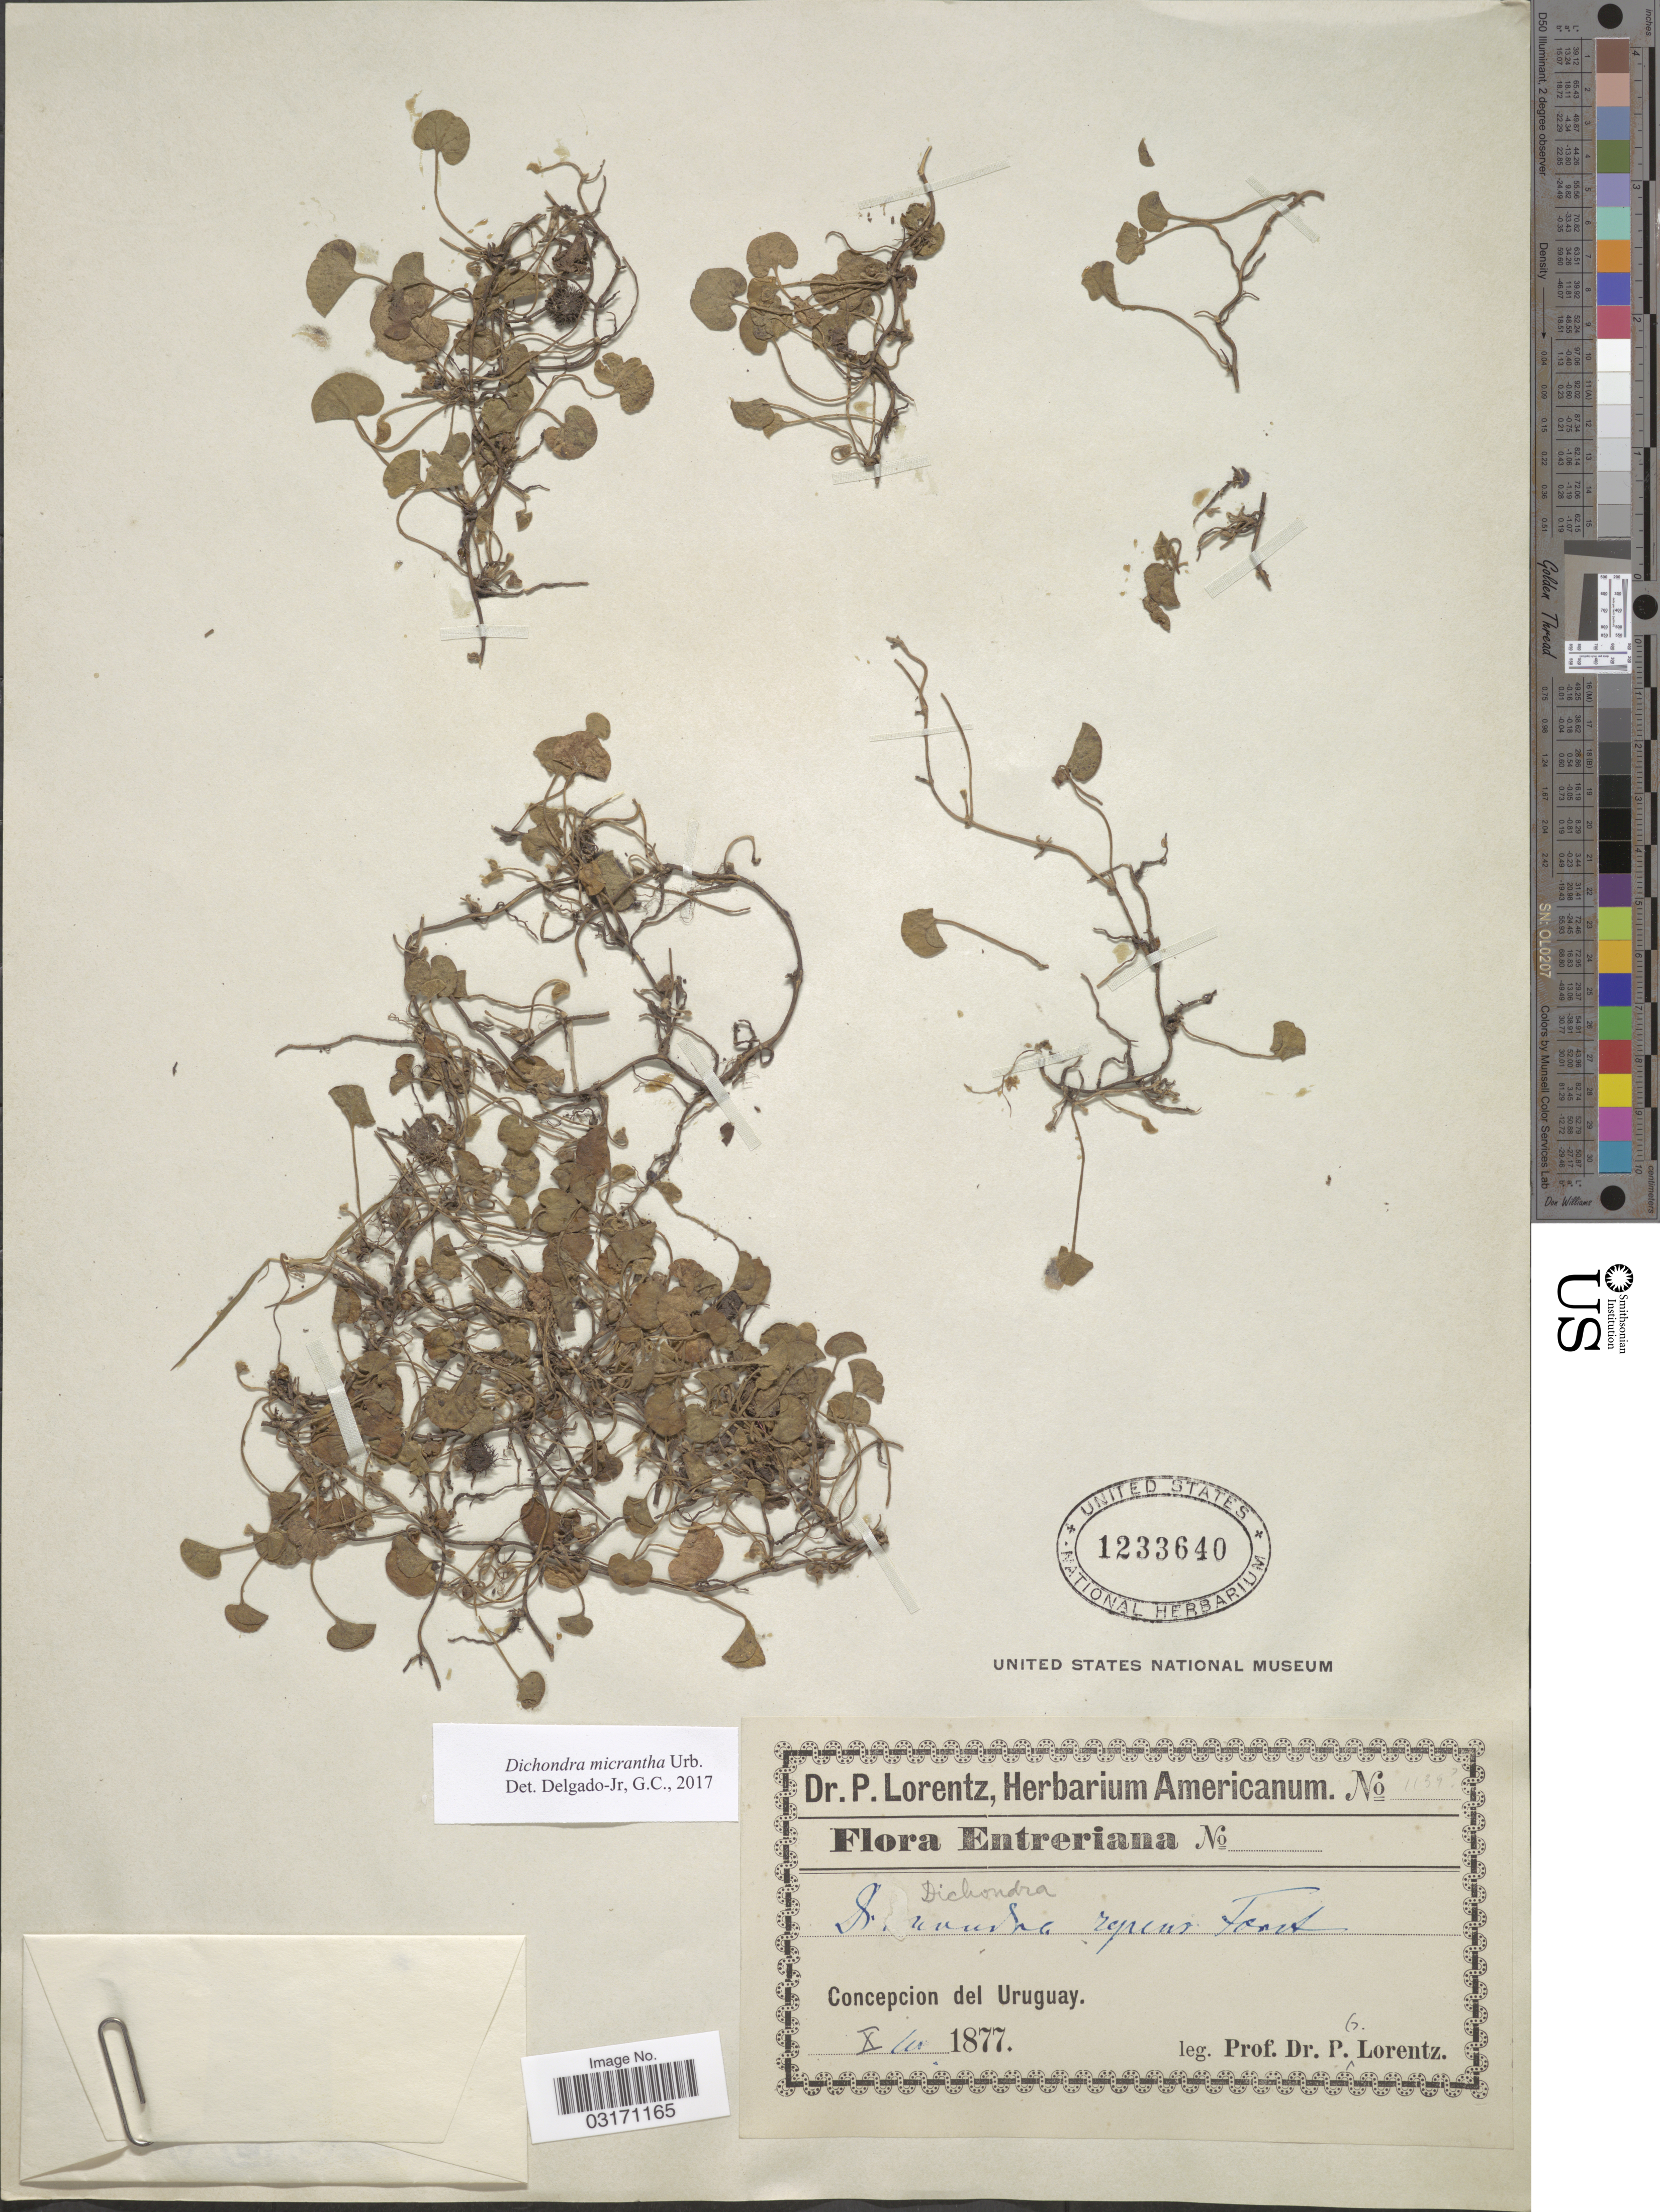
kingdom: Plantae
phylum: Tracheophyta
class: Magnoliopsida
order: Solanales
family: Convolvulaceae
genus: Dichondra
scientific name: Dichondra micrantha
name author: Urb.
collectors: P. G. Lorentz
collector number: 1139?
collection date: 1877-10-10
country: Paraguay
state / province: Concepcion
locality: Concepcion del Uruguay.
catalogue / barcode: US 1233640